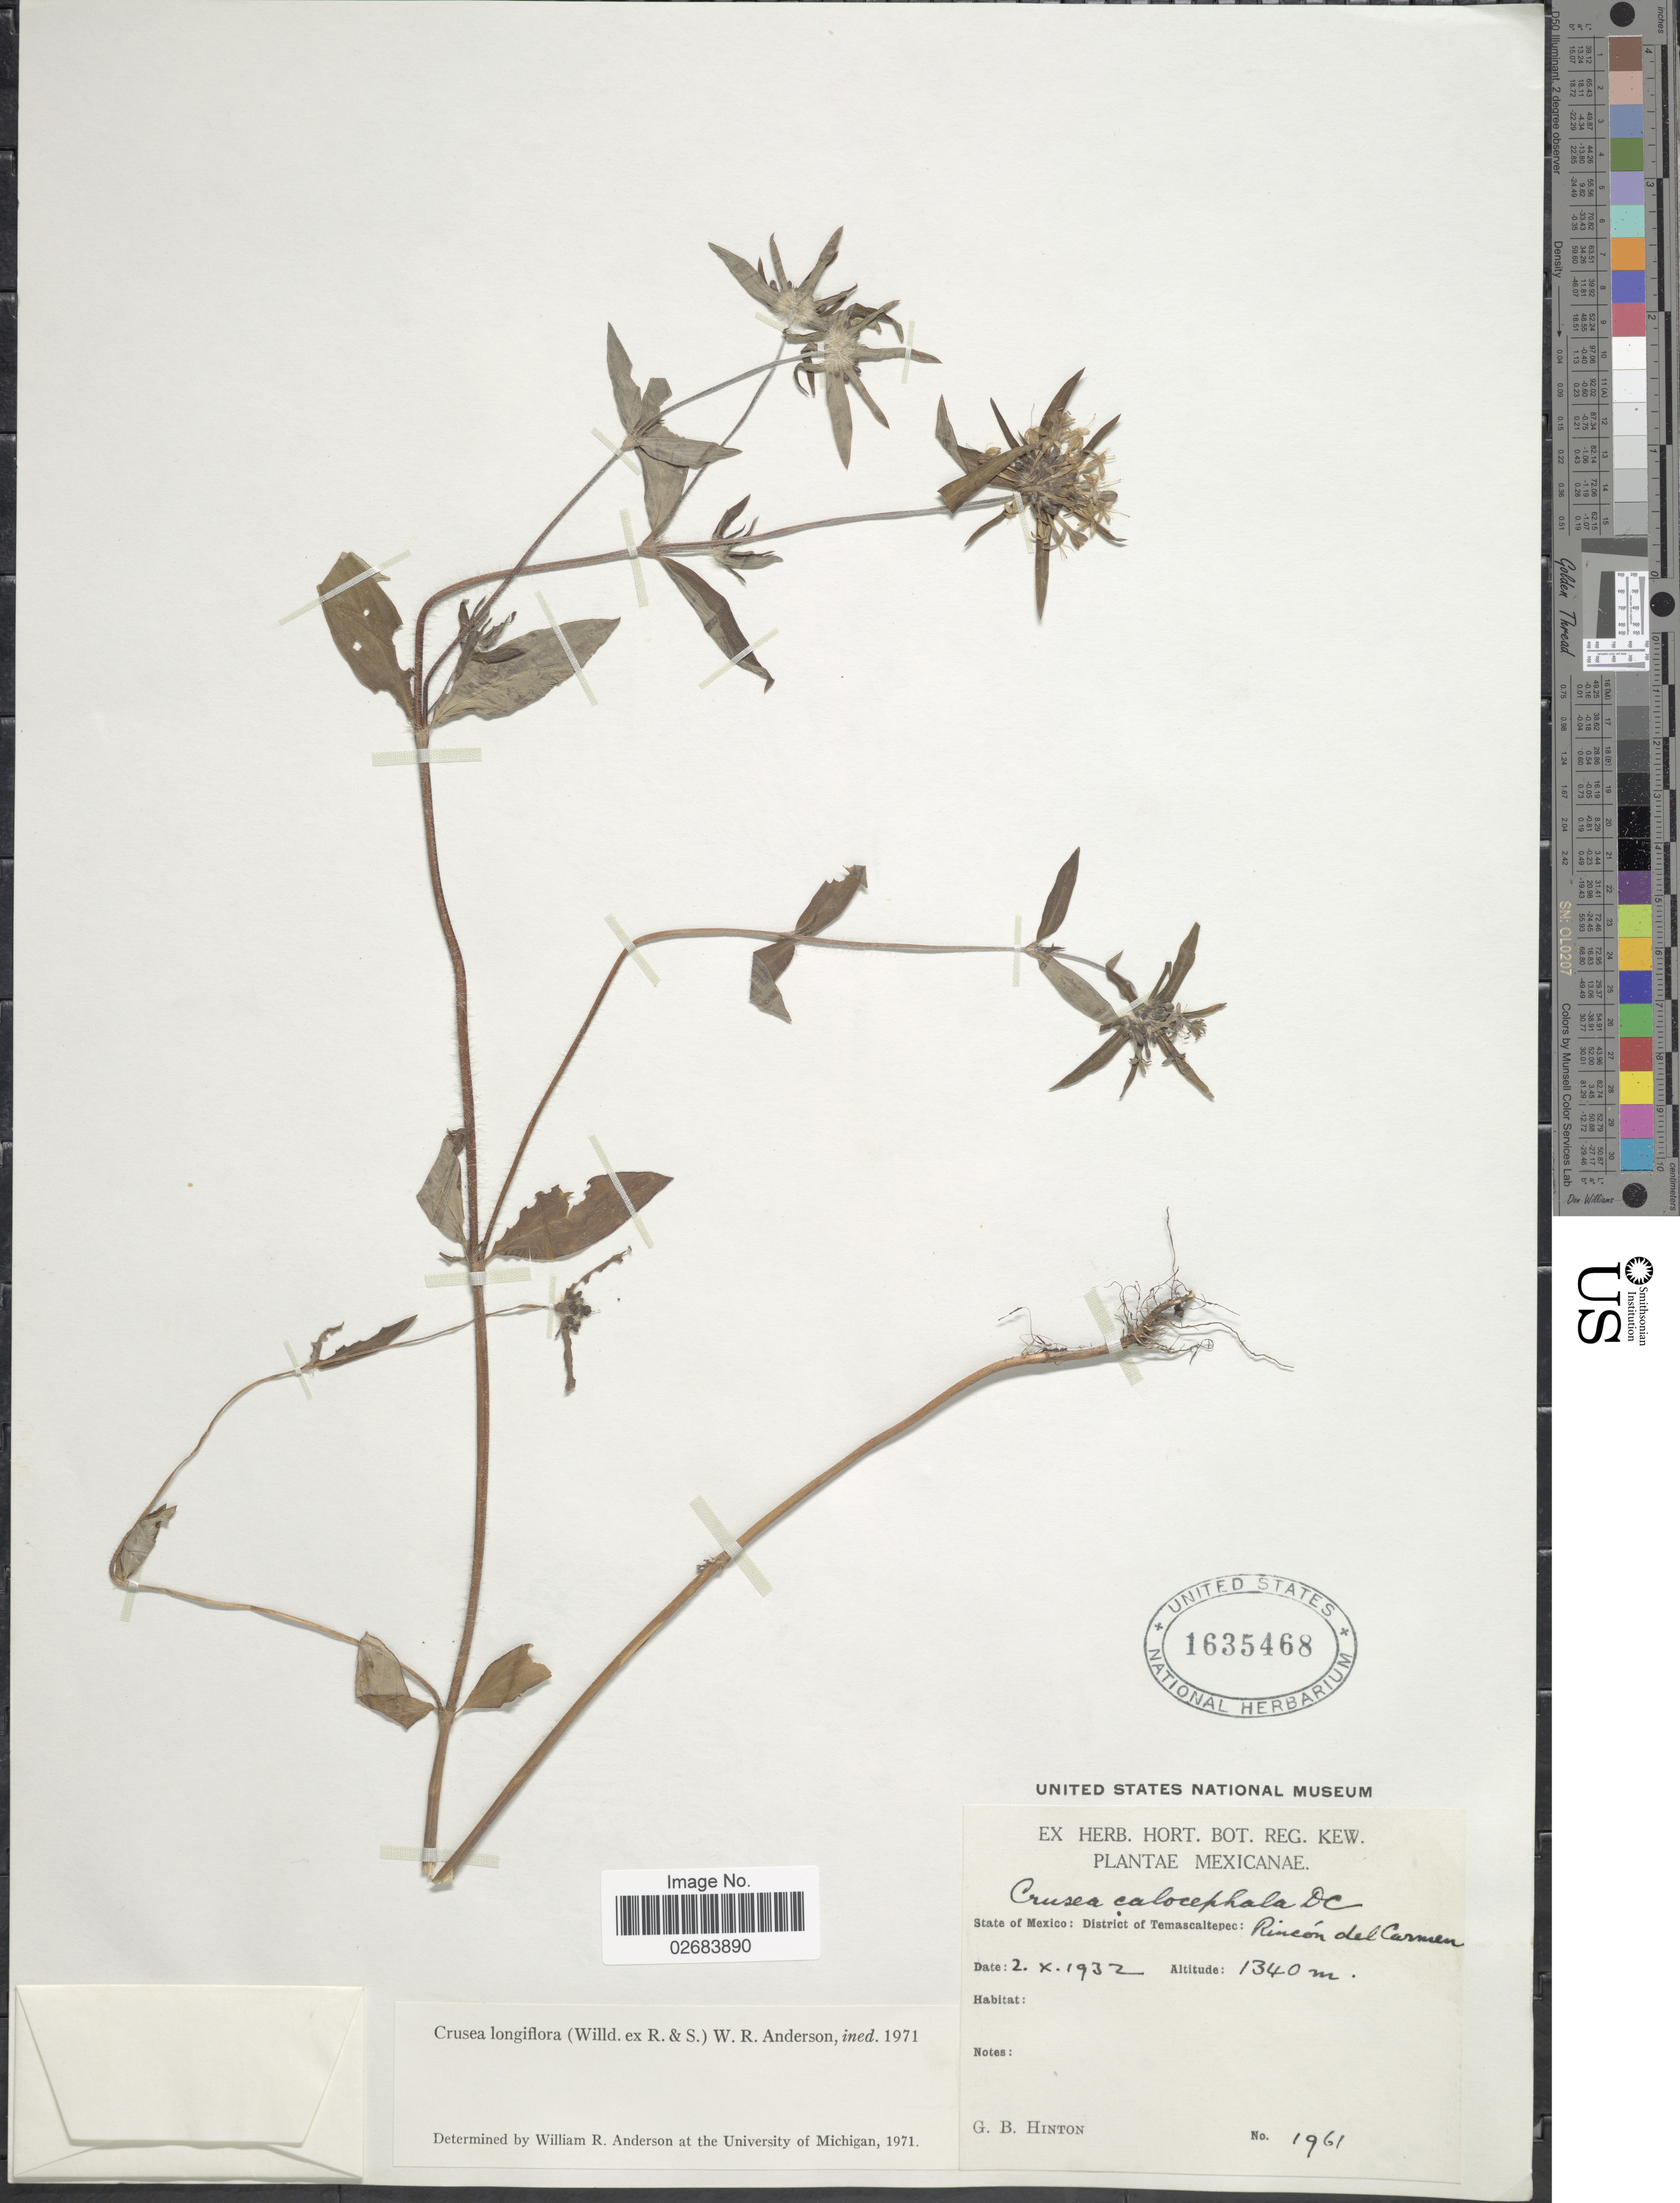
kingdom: Plantae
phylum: Tracheophyta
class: Magnoliopsida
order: Gentianales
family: Rubiaceae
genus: Crusea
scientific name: Crusea longiflora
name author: (Willd. ex Roem. & Schult.) W.R. Anderson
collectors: G. B. Hinton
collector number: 1961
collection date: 1932-10-02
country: Mexico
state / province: México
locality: Mexicanae, District of Temascaltepec: Rincon del Carmen.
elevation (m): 1340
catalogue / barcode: US 1635468